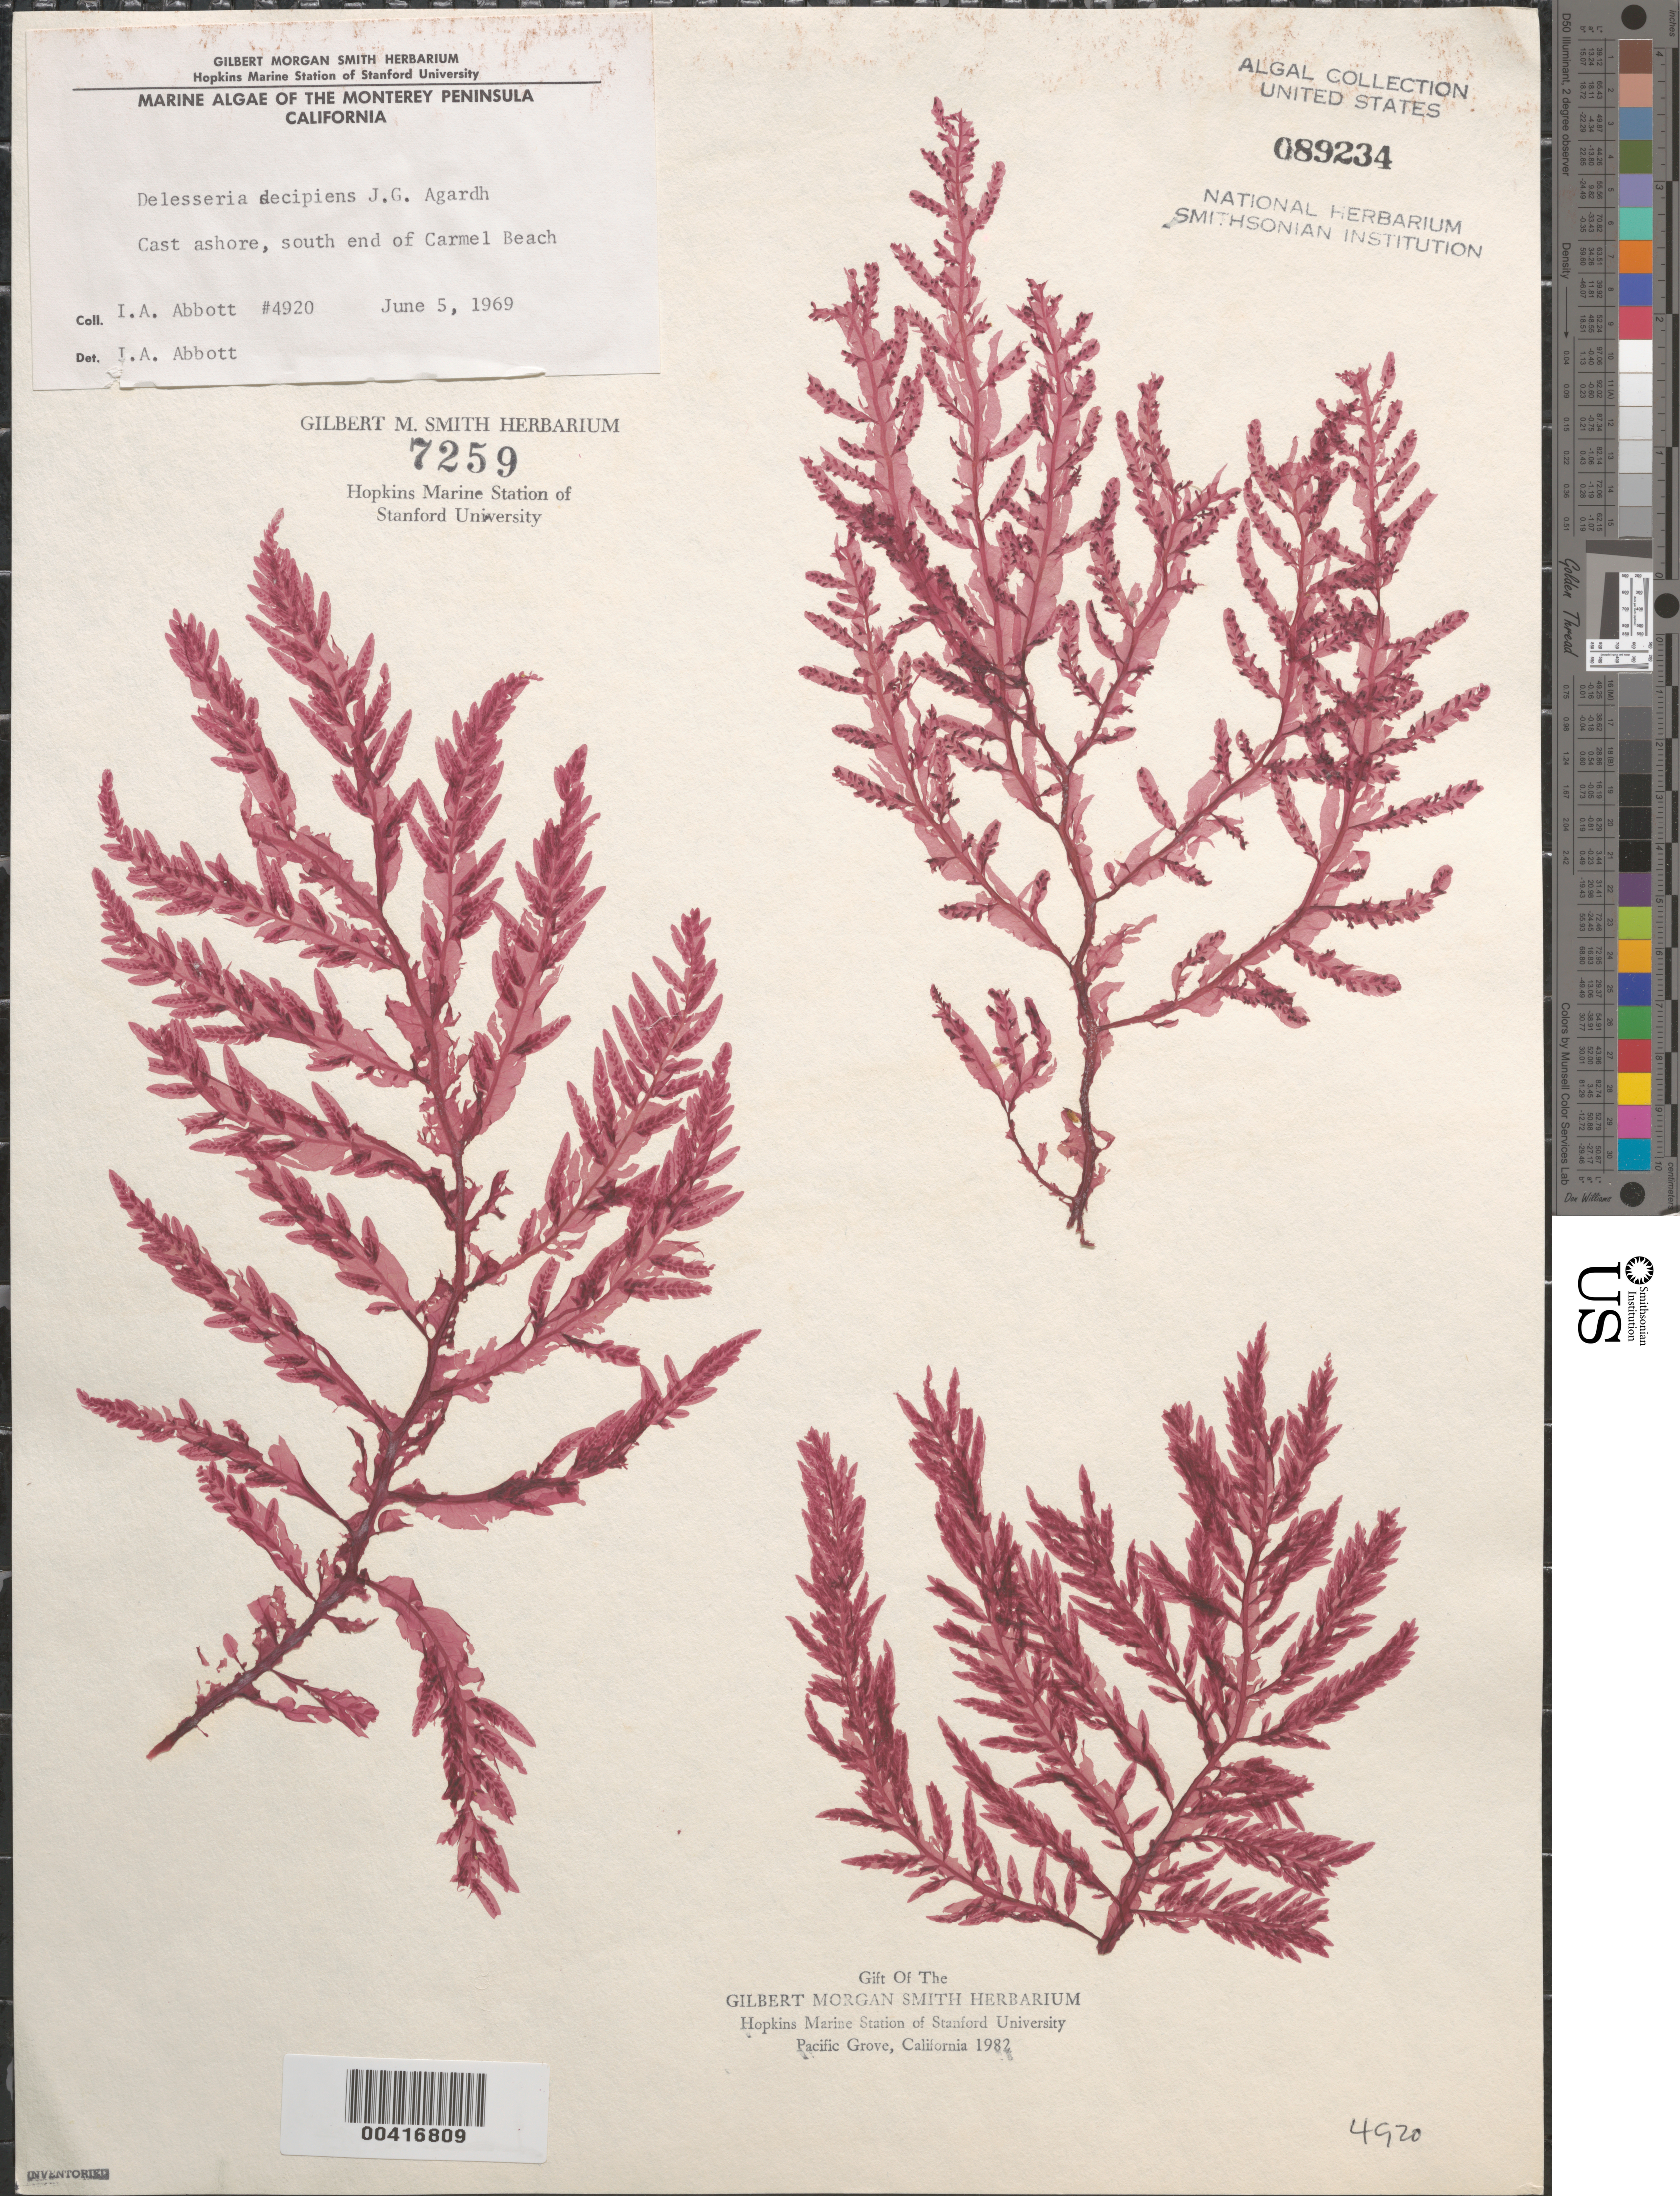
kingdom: Plantae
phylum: Rhodophyta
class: Florideophyceae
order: Ceramiales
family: Delesseriaceae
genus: Cumathamnion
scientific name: Cumathamnion decipiens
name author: (J. Agardh) M.J. Wynne & G.W. Saunders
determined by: Algae name updating Project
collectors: I. A. Abbott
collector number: IAA 4920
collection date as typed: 05 Jun 1969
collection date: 1969-06-05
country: United States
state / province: California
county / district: Monterey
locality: Carmel Beach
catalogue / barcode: US 89234